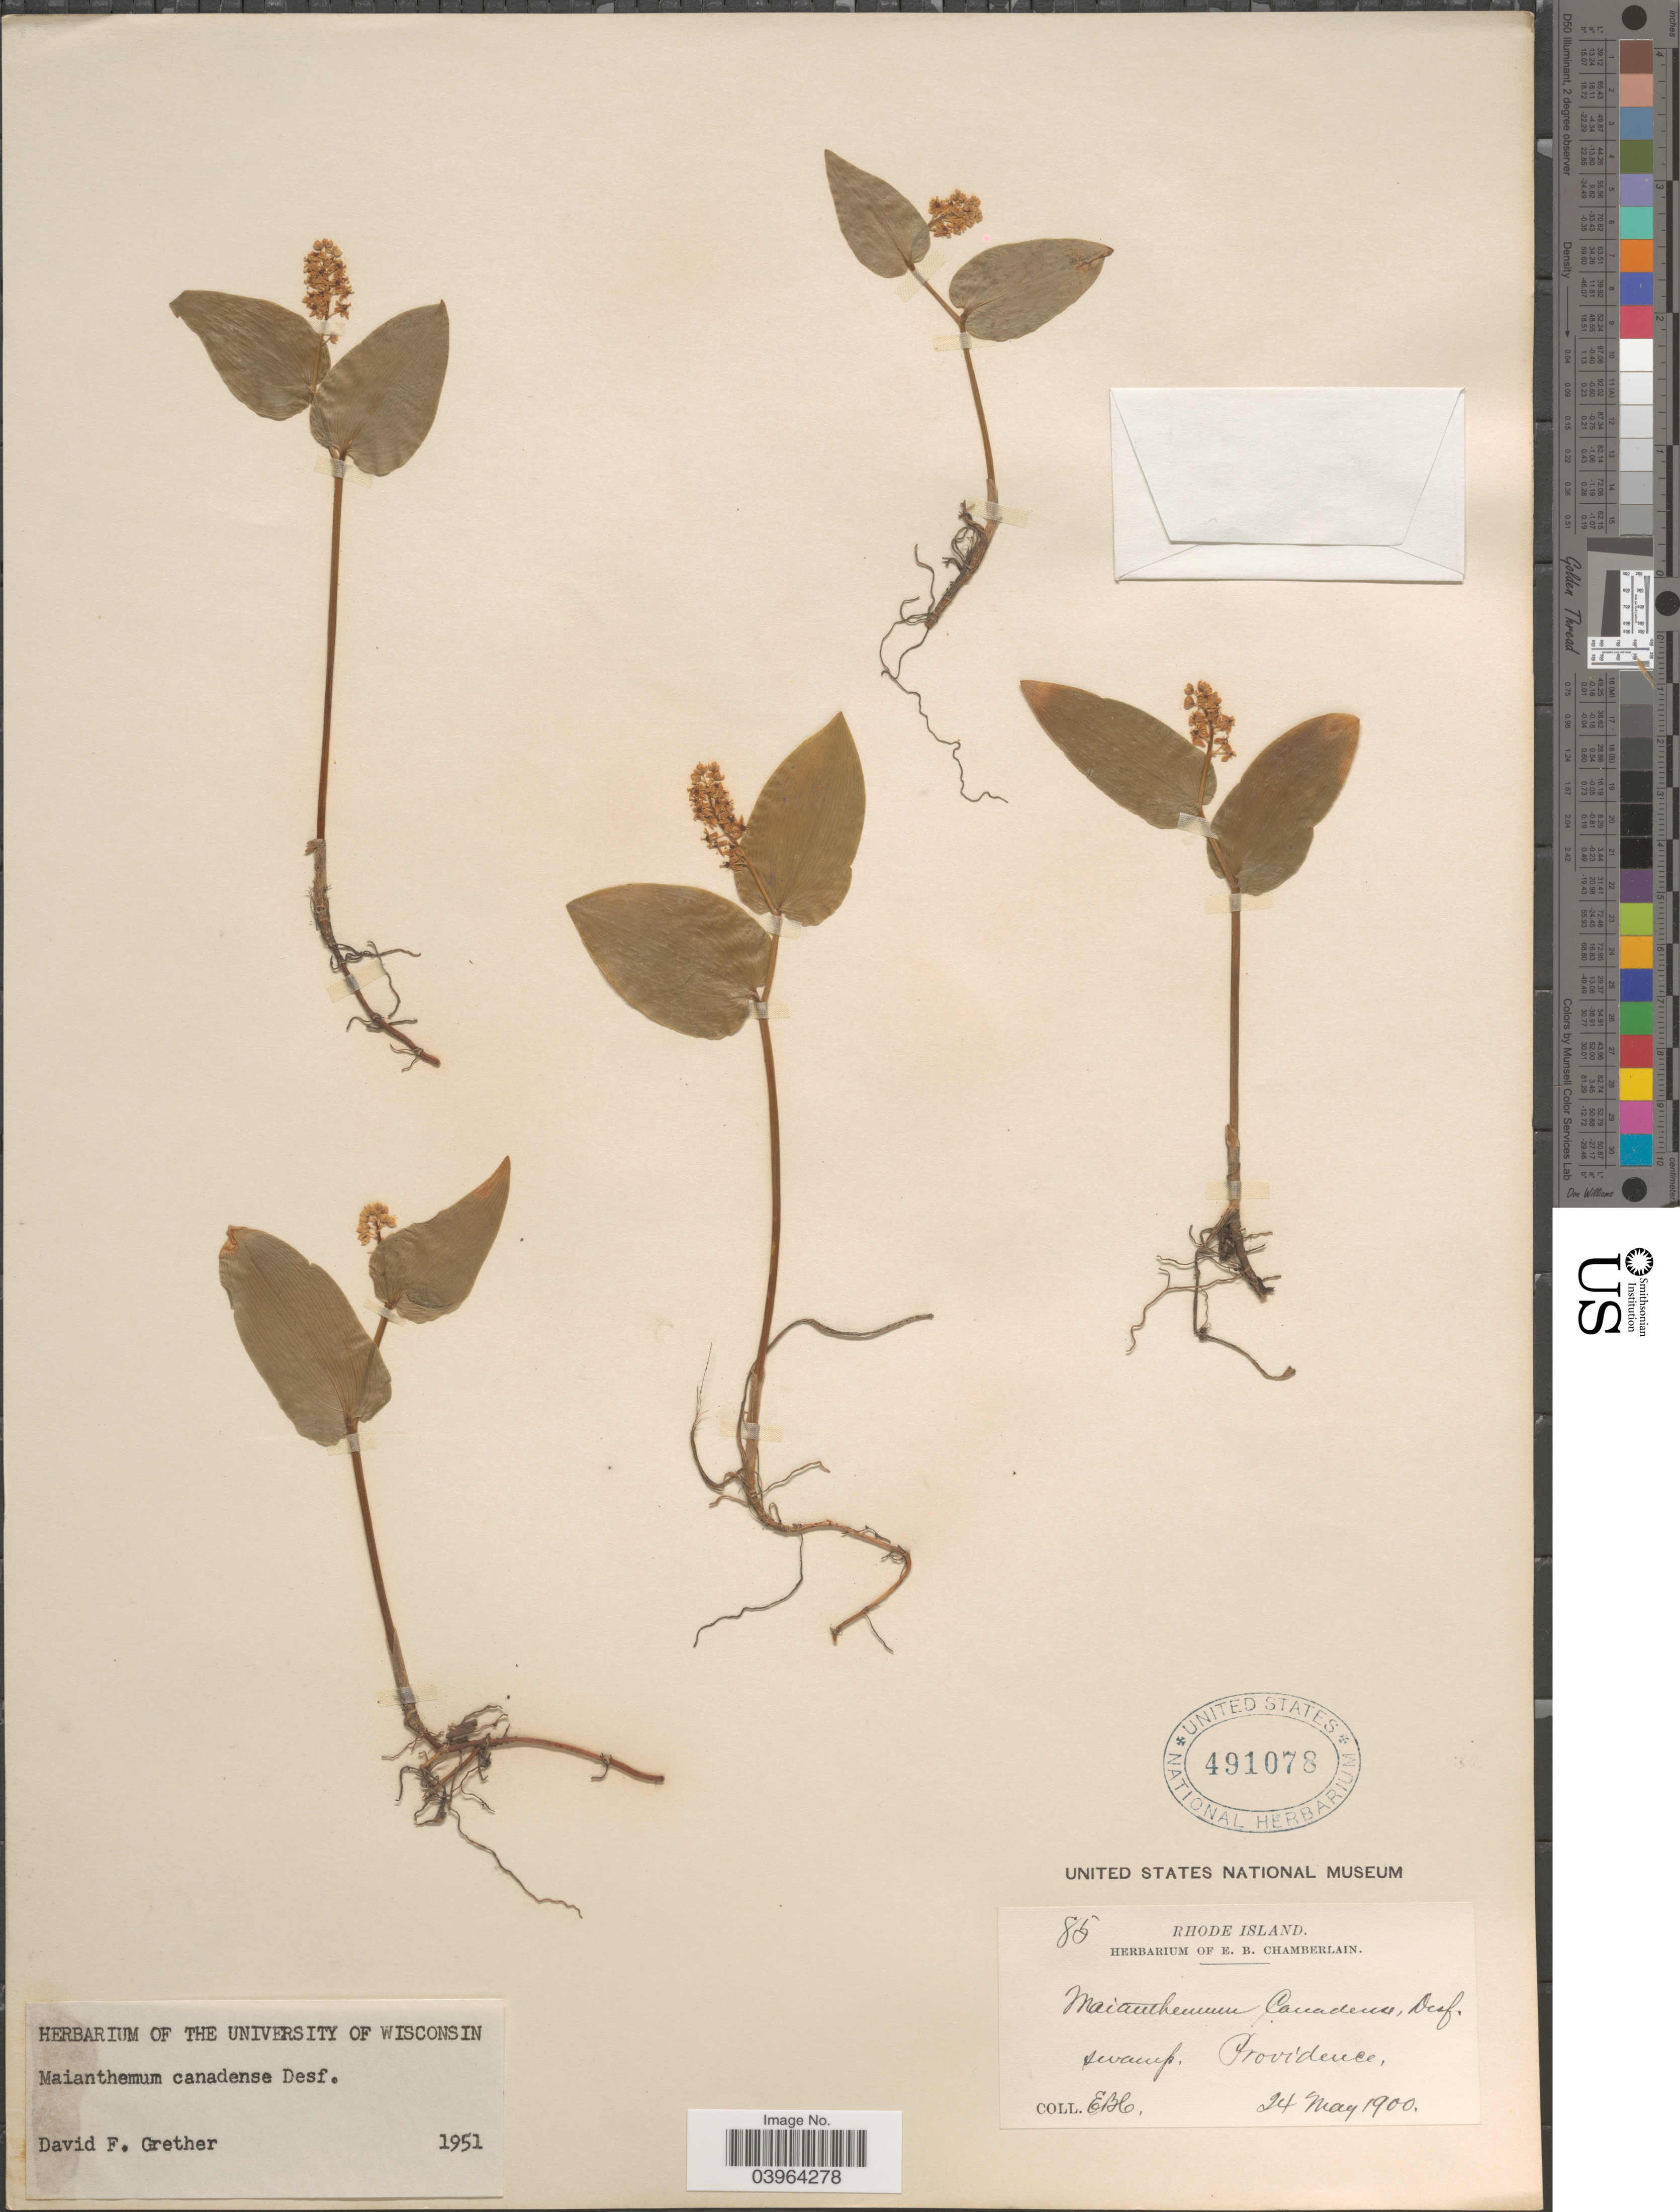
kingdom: Plantae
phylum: Tracheophyta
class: Liliopsida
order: Asparagales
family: Asparagaceae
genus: Maianthemum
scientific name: Maianthemum canadense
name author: Desf.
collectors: E. Chamberlain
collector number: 85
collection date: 1900-05-24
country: United States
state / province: Rhode Island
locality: Providence.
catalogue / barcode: US 491078